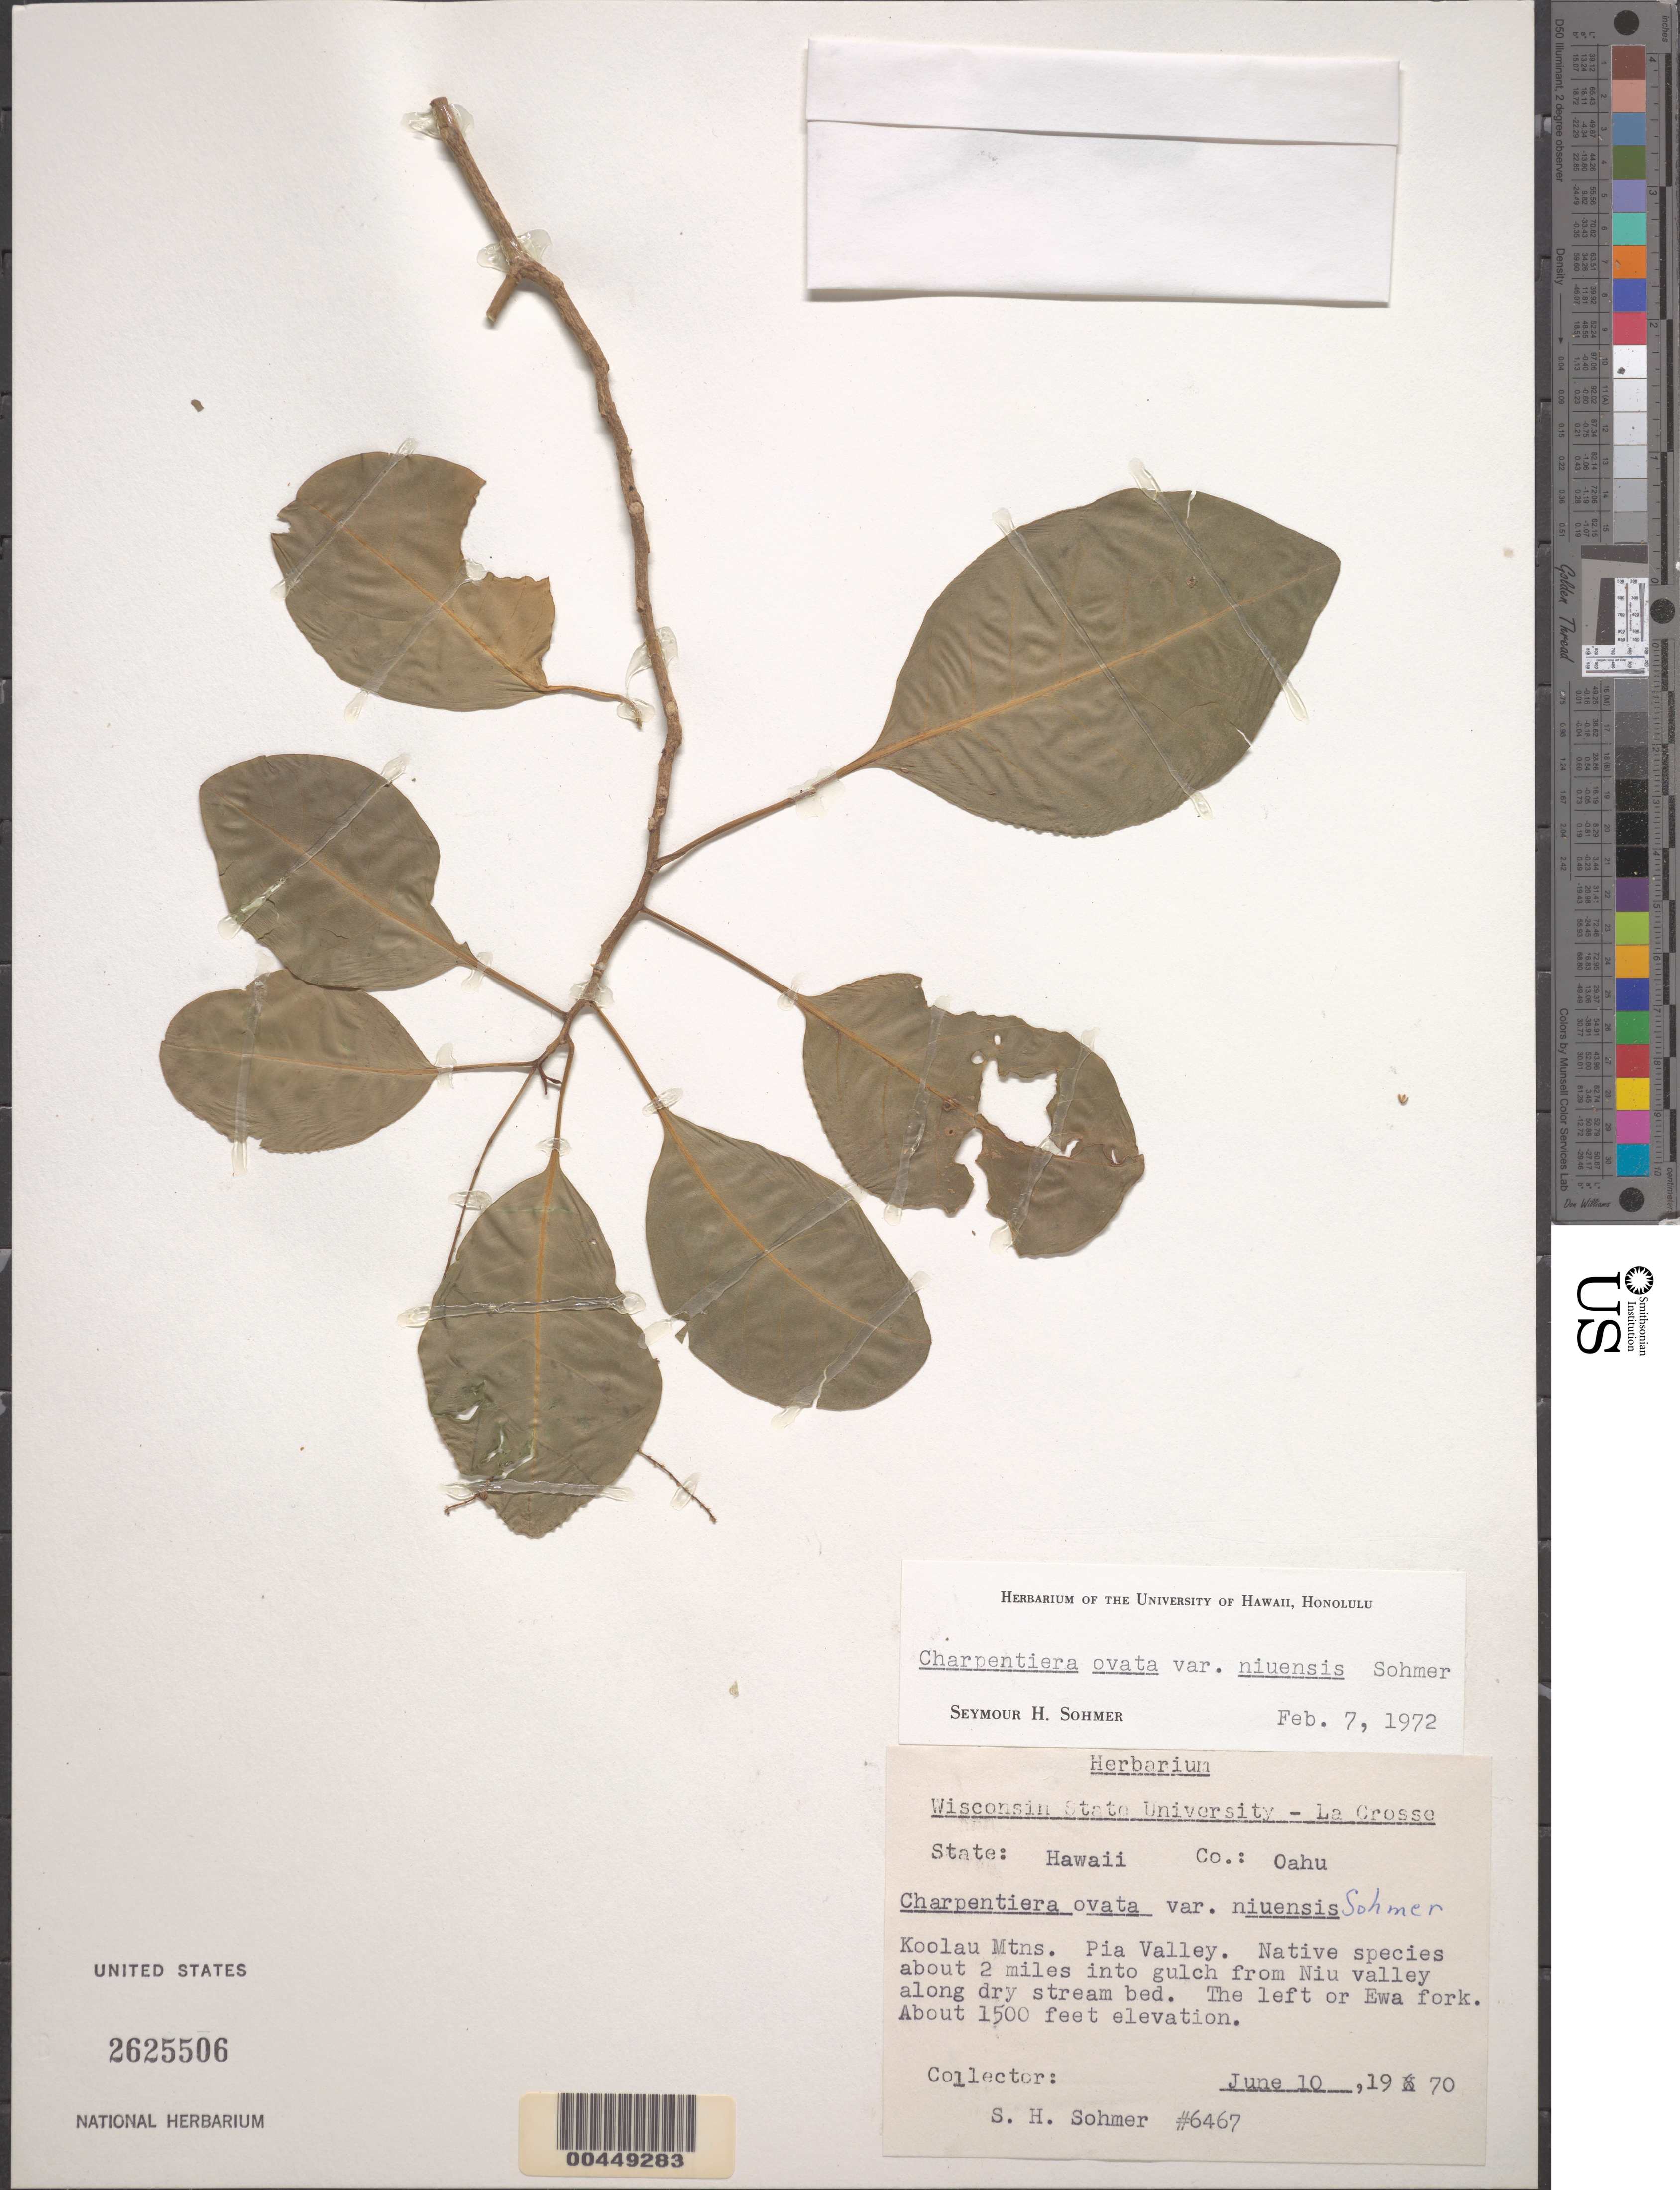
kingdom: Plantae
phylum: Tracheophyta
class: Magnoliopsida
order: Caryophyllales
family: Amaranthaceae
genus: Charpentiera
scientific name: Charpentiera ovata var. niuensis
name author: Sohmer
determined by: Sohmer, S. H.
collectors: S. H. Sohmer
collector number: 6467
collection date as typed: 10 Jun 1970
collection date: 1970-06-10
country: United States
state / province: Hawaii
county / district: Honolulu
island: Oahu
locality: Koolau Mts, Pia Valley, left or Ewa Fork, about 2 mi into gulch from Niu Valley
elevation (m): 457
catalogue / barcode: US 2625506